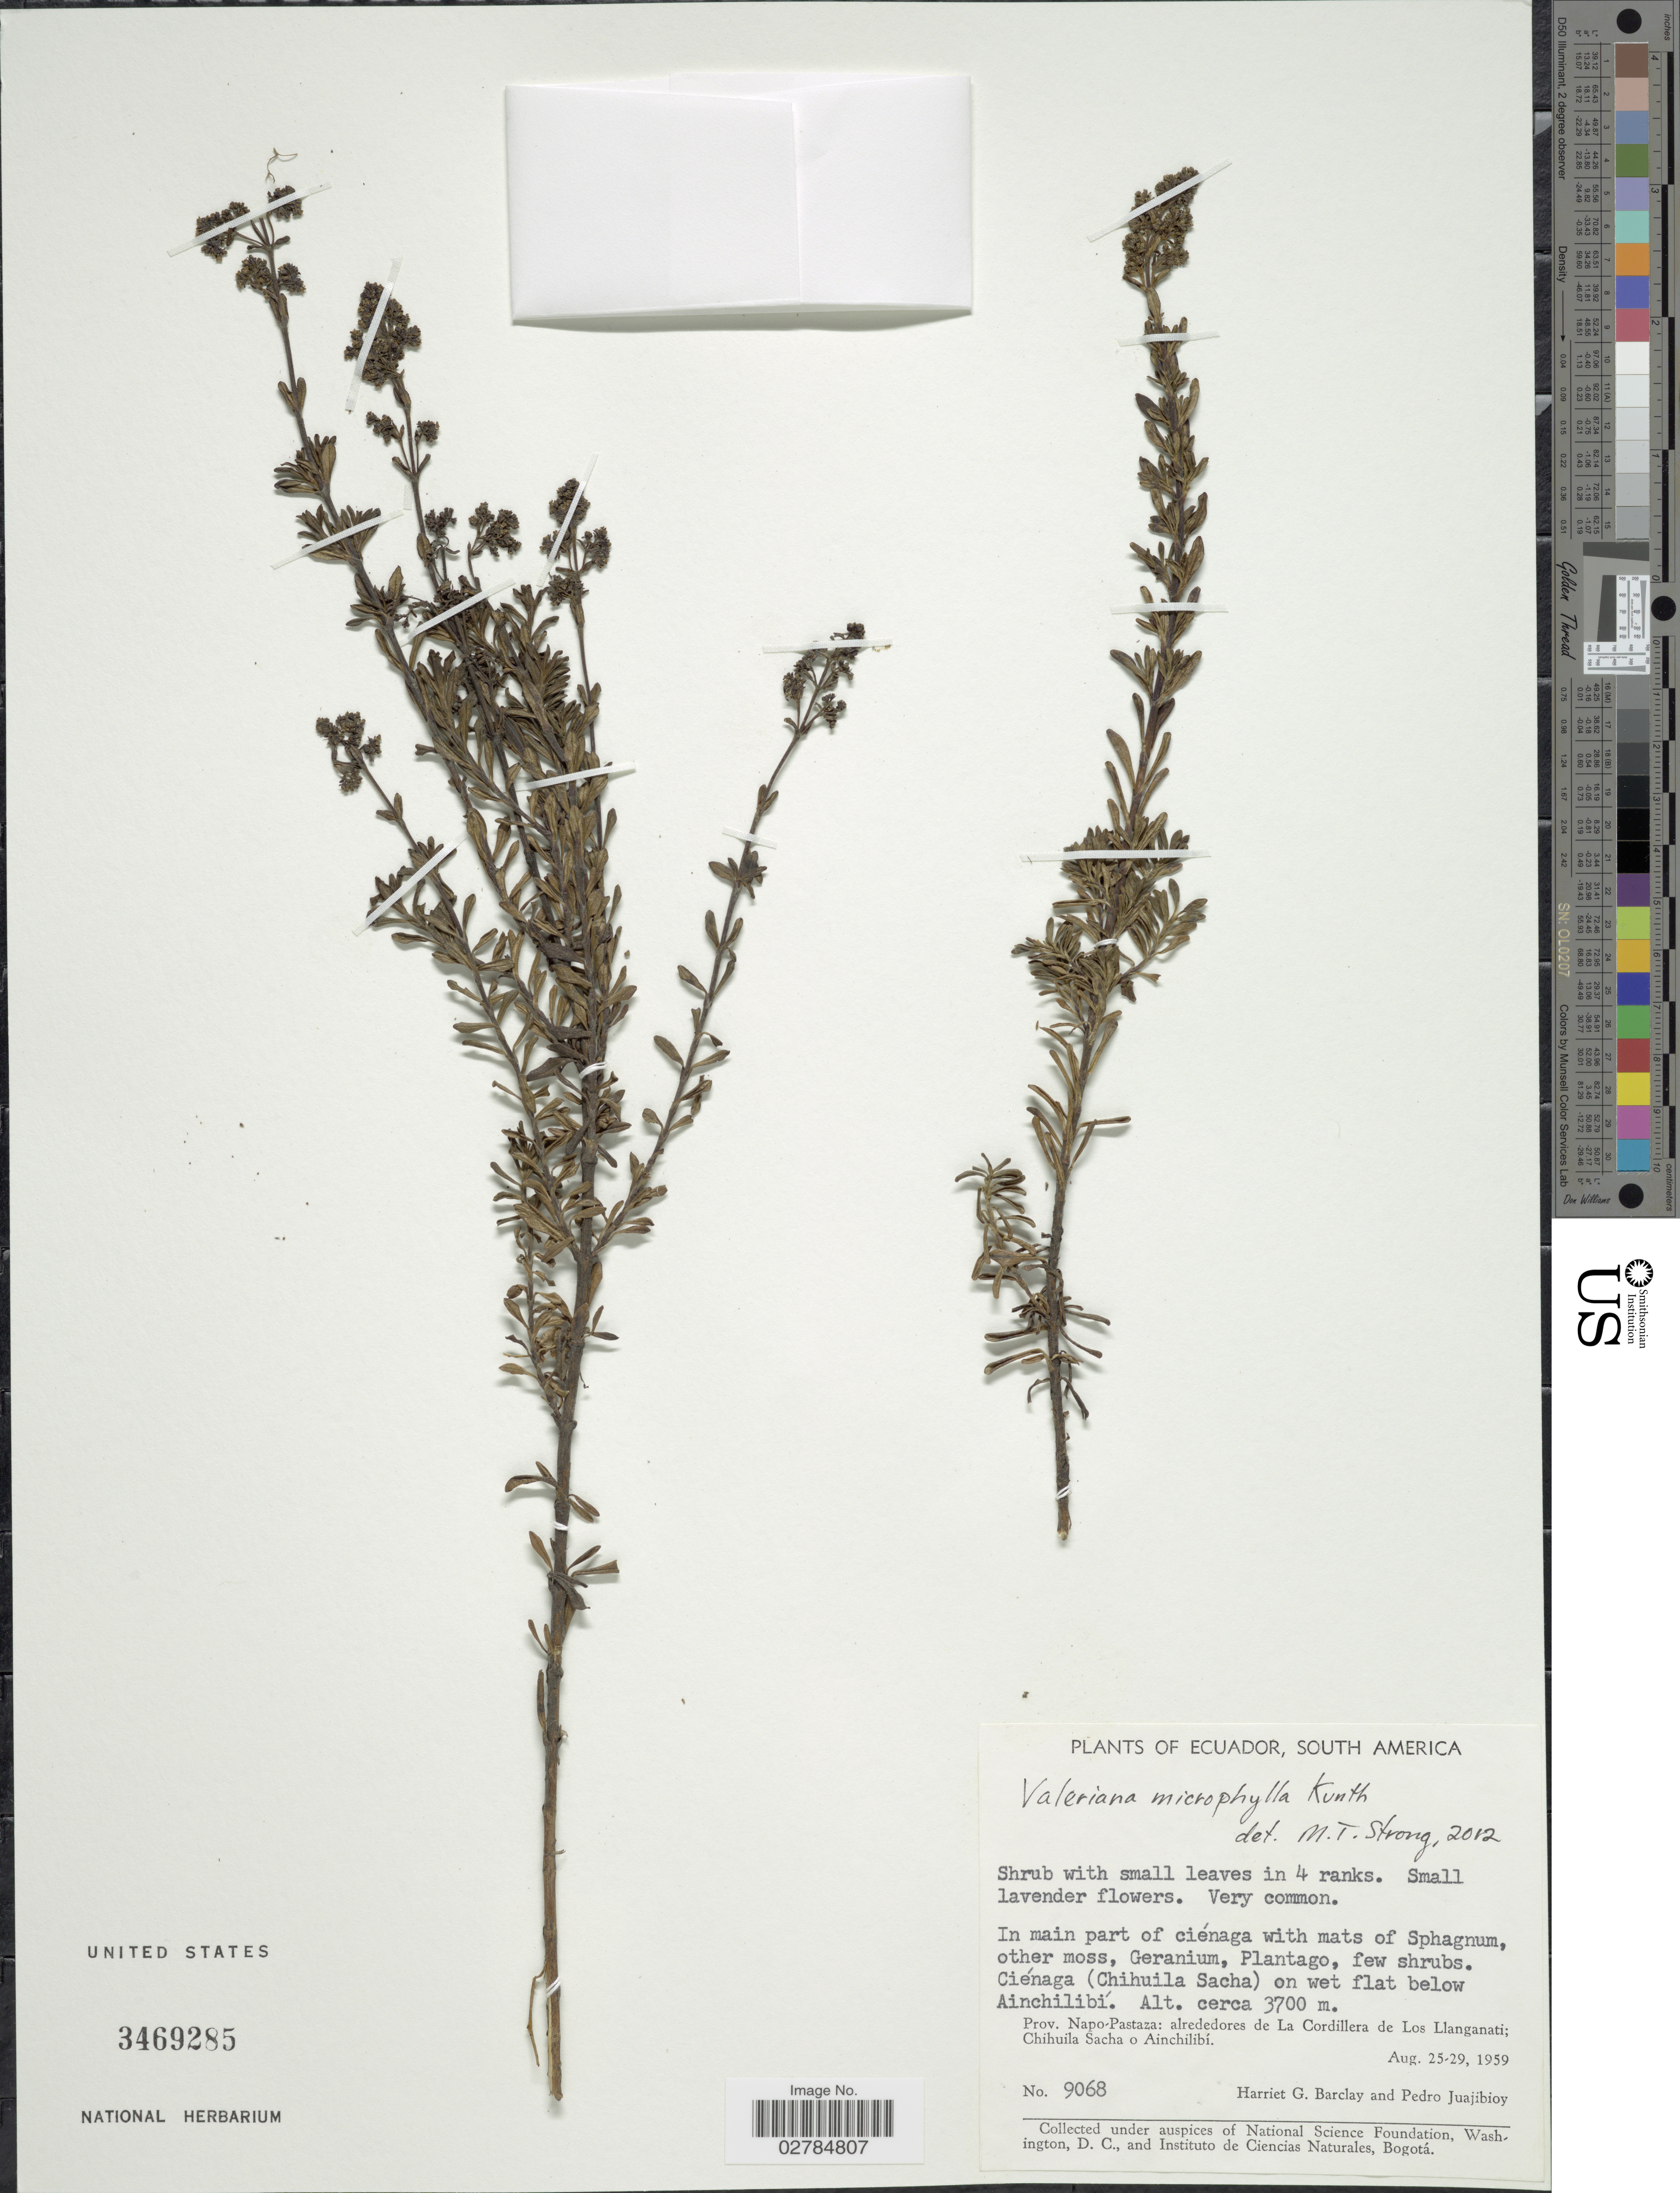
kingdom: Plantae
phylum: Tracheophyta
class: Magnoliopsida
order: Dipsacales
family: Caprifoliaceae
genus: Valeriana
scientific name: Valeriana microphylla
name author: Kunth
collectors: H. G. Barclay & P. Juajibioy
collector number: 9068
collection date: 1959-08-25/1959-08-29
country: Ecuador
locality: Ciénaga (Chihuila Sacha) on wet flat below Ainchilibí. Prov. Napo-Pastaza: alrededores de La Cordillera de Los Llanganati; Chihuila Sacha to Ainchilibí.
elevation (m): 3700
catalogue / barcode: US 3469285